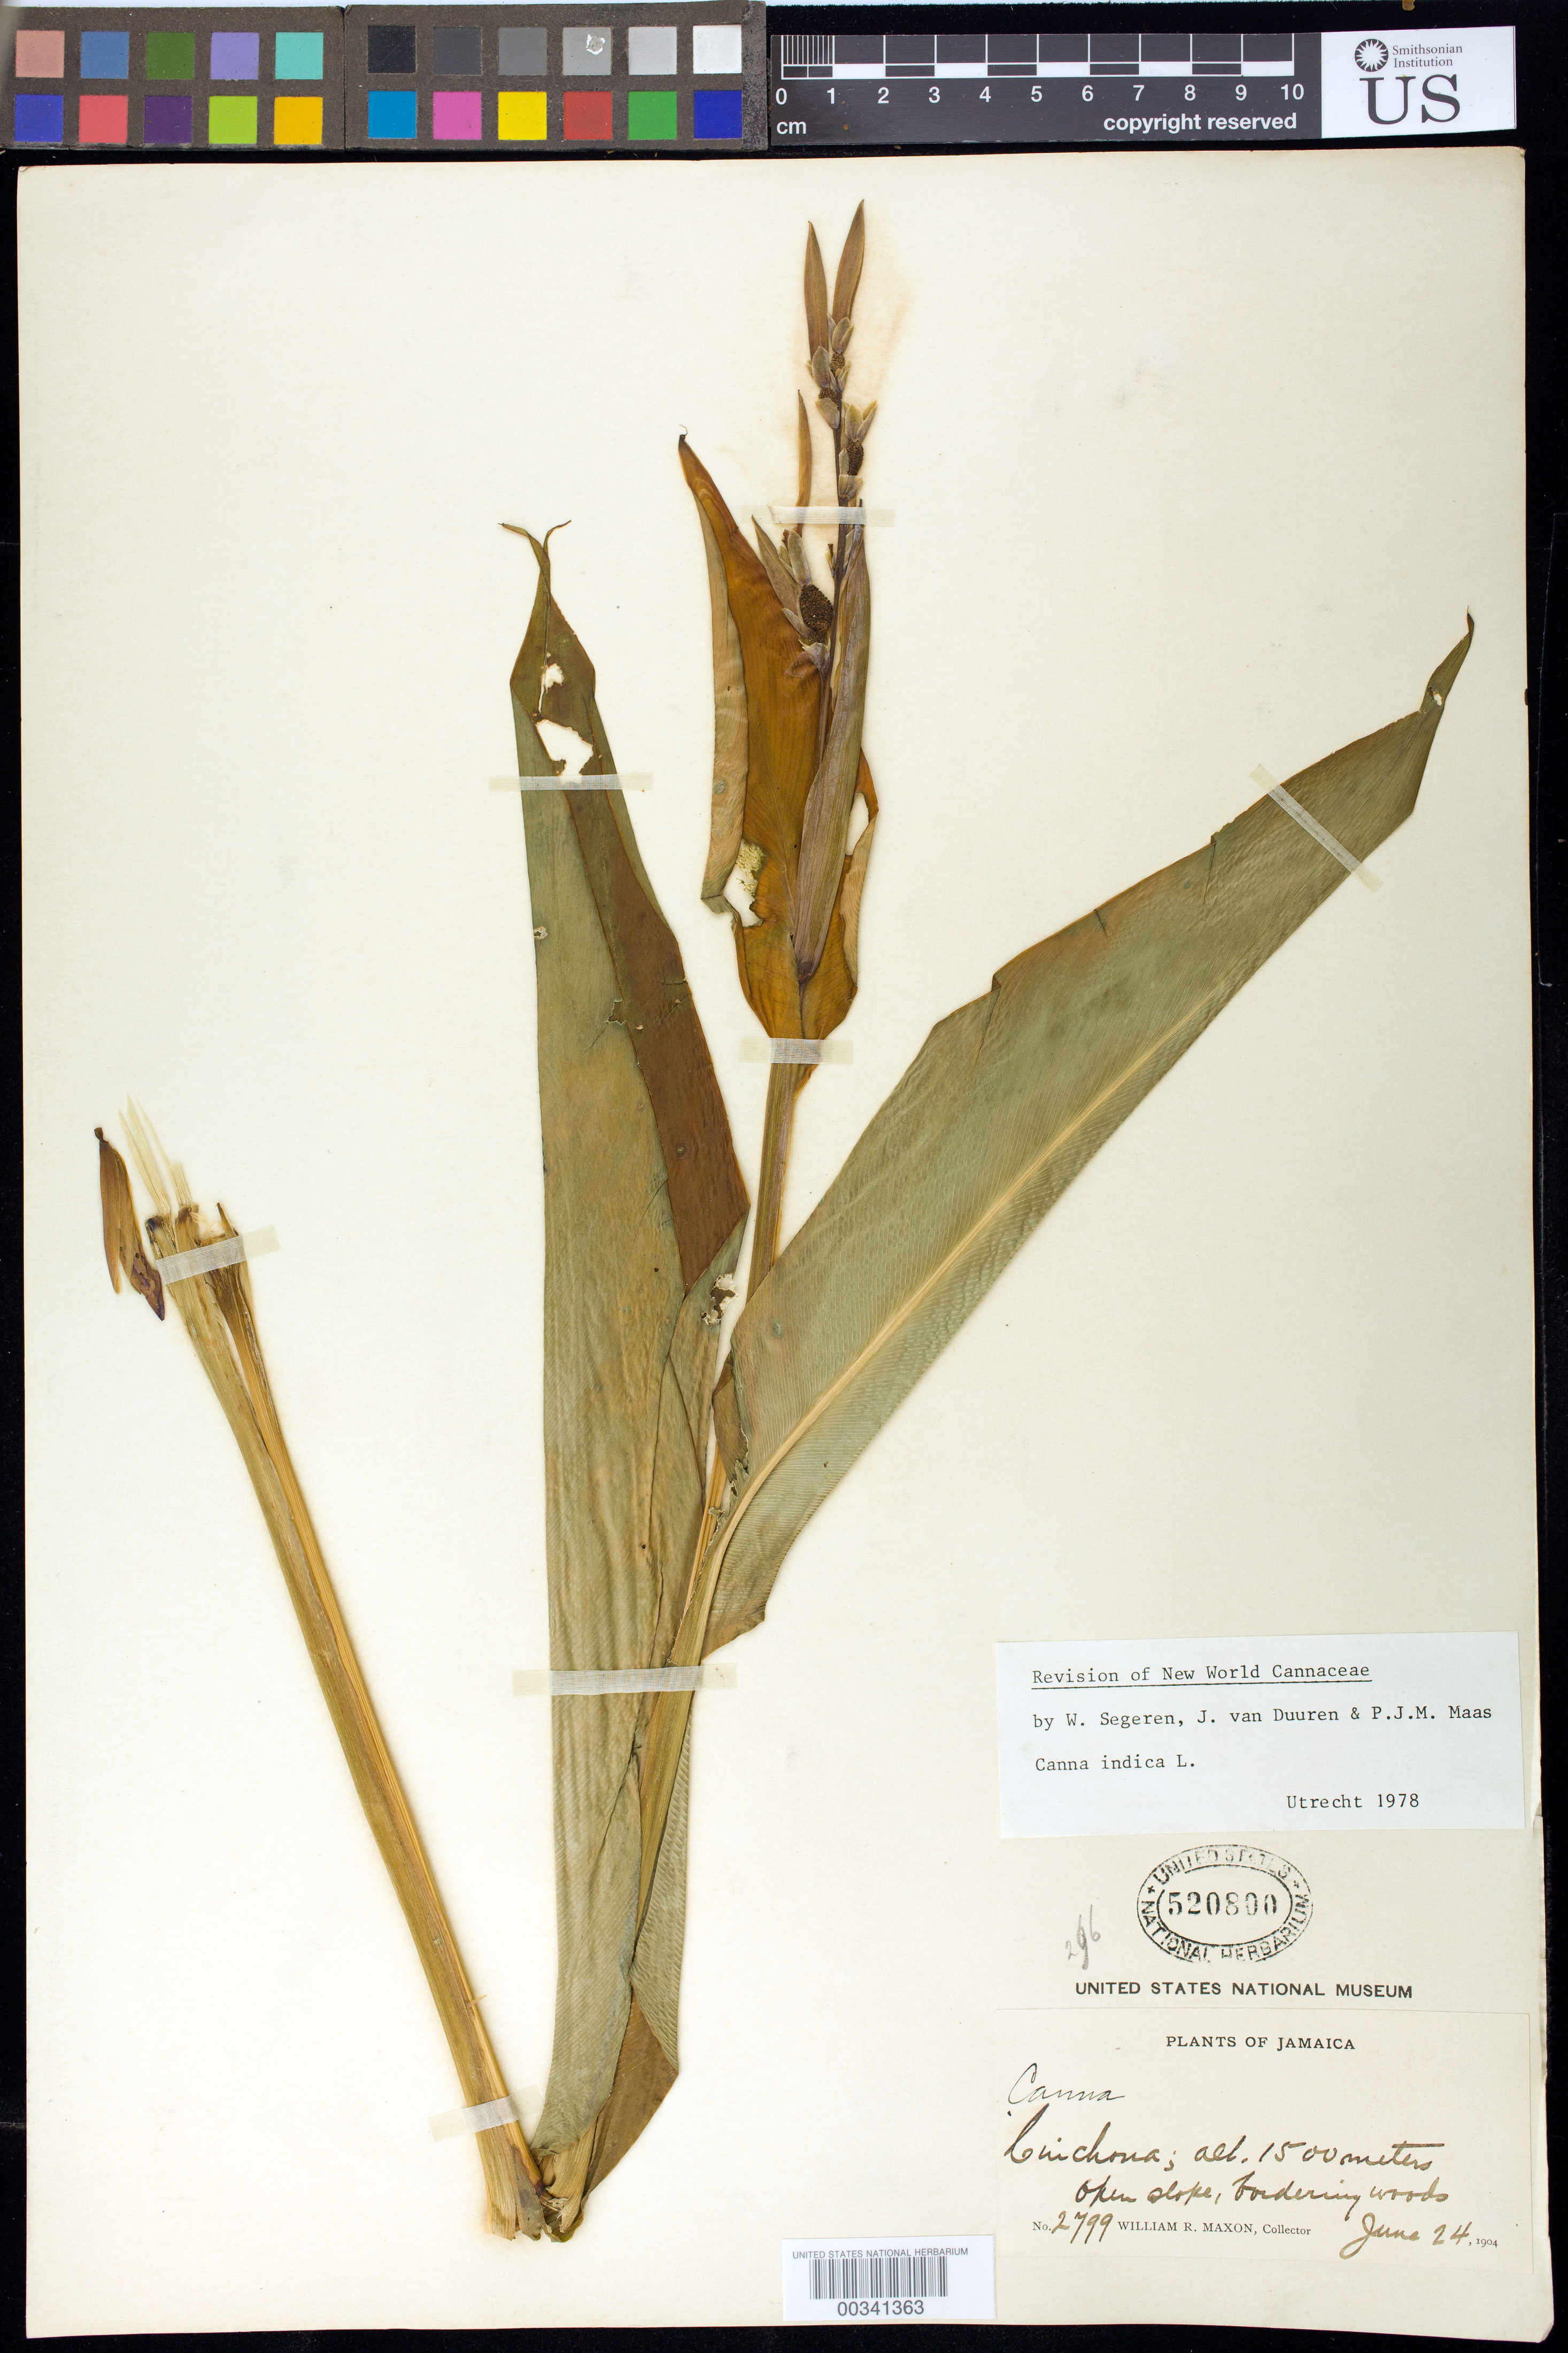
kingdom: Plantae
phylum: Tracheophyta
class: Liliopsida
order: Zingiberales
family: Cannaceae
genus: Canna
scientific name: Canna indica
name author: L.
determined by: Segeren, W.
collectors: W. R. Maxon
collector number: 2799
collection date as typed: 24 Jun 1904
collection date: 1904-06-24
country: Jamaica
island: Greater Antilles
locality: Cinchona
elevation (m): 1500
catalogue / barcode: US 520800